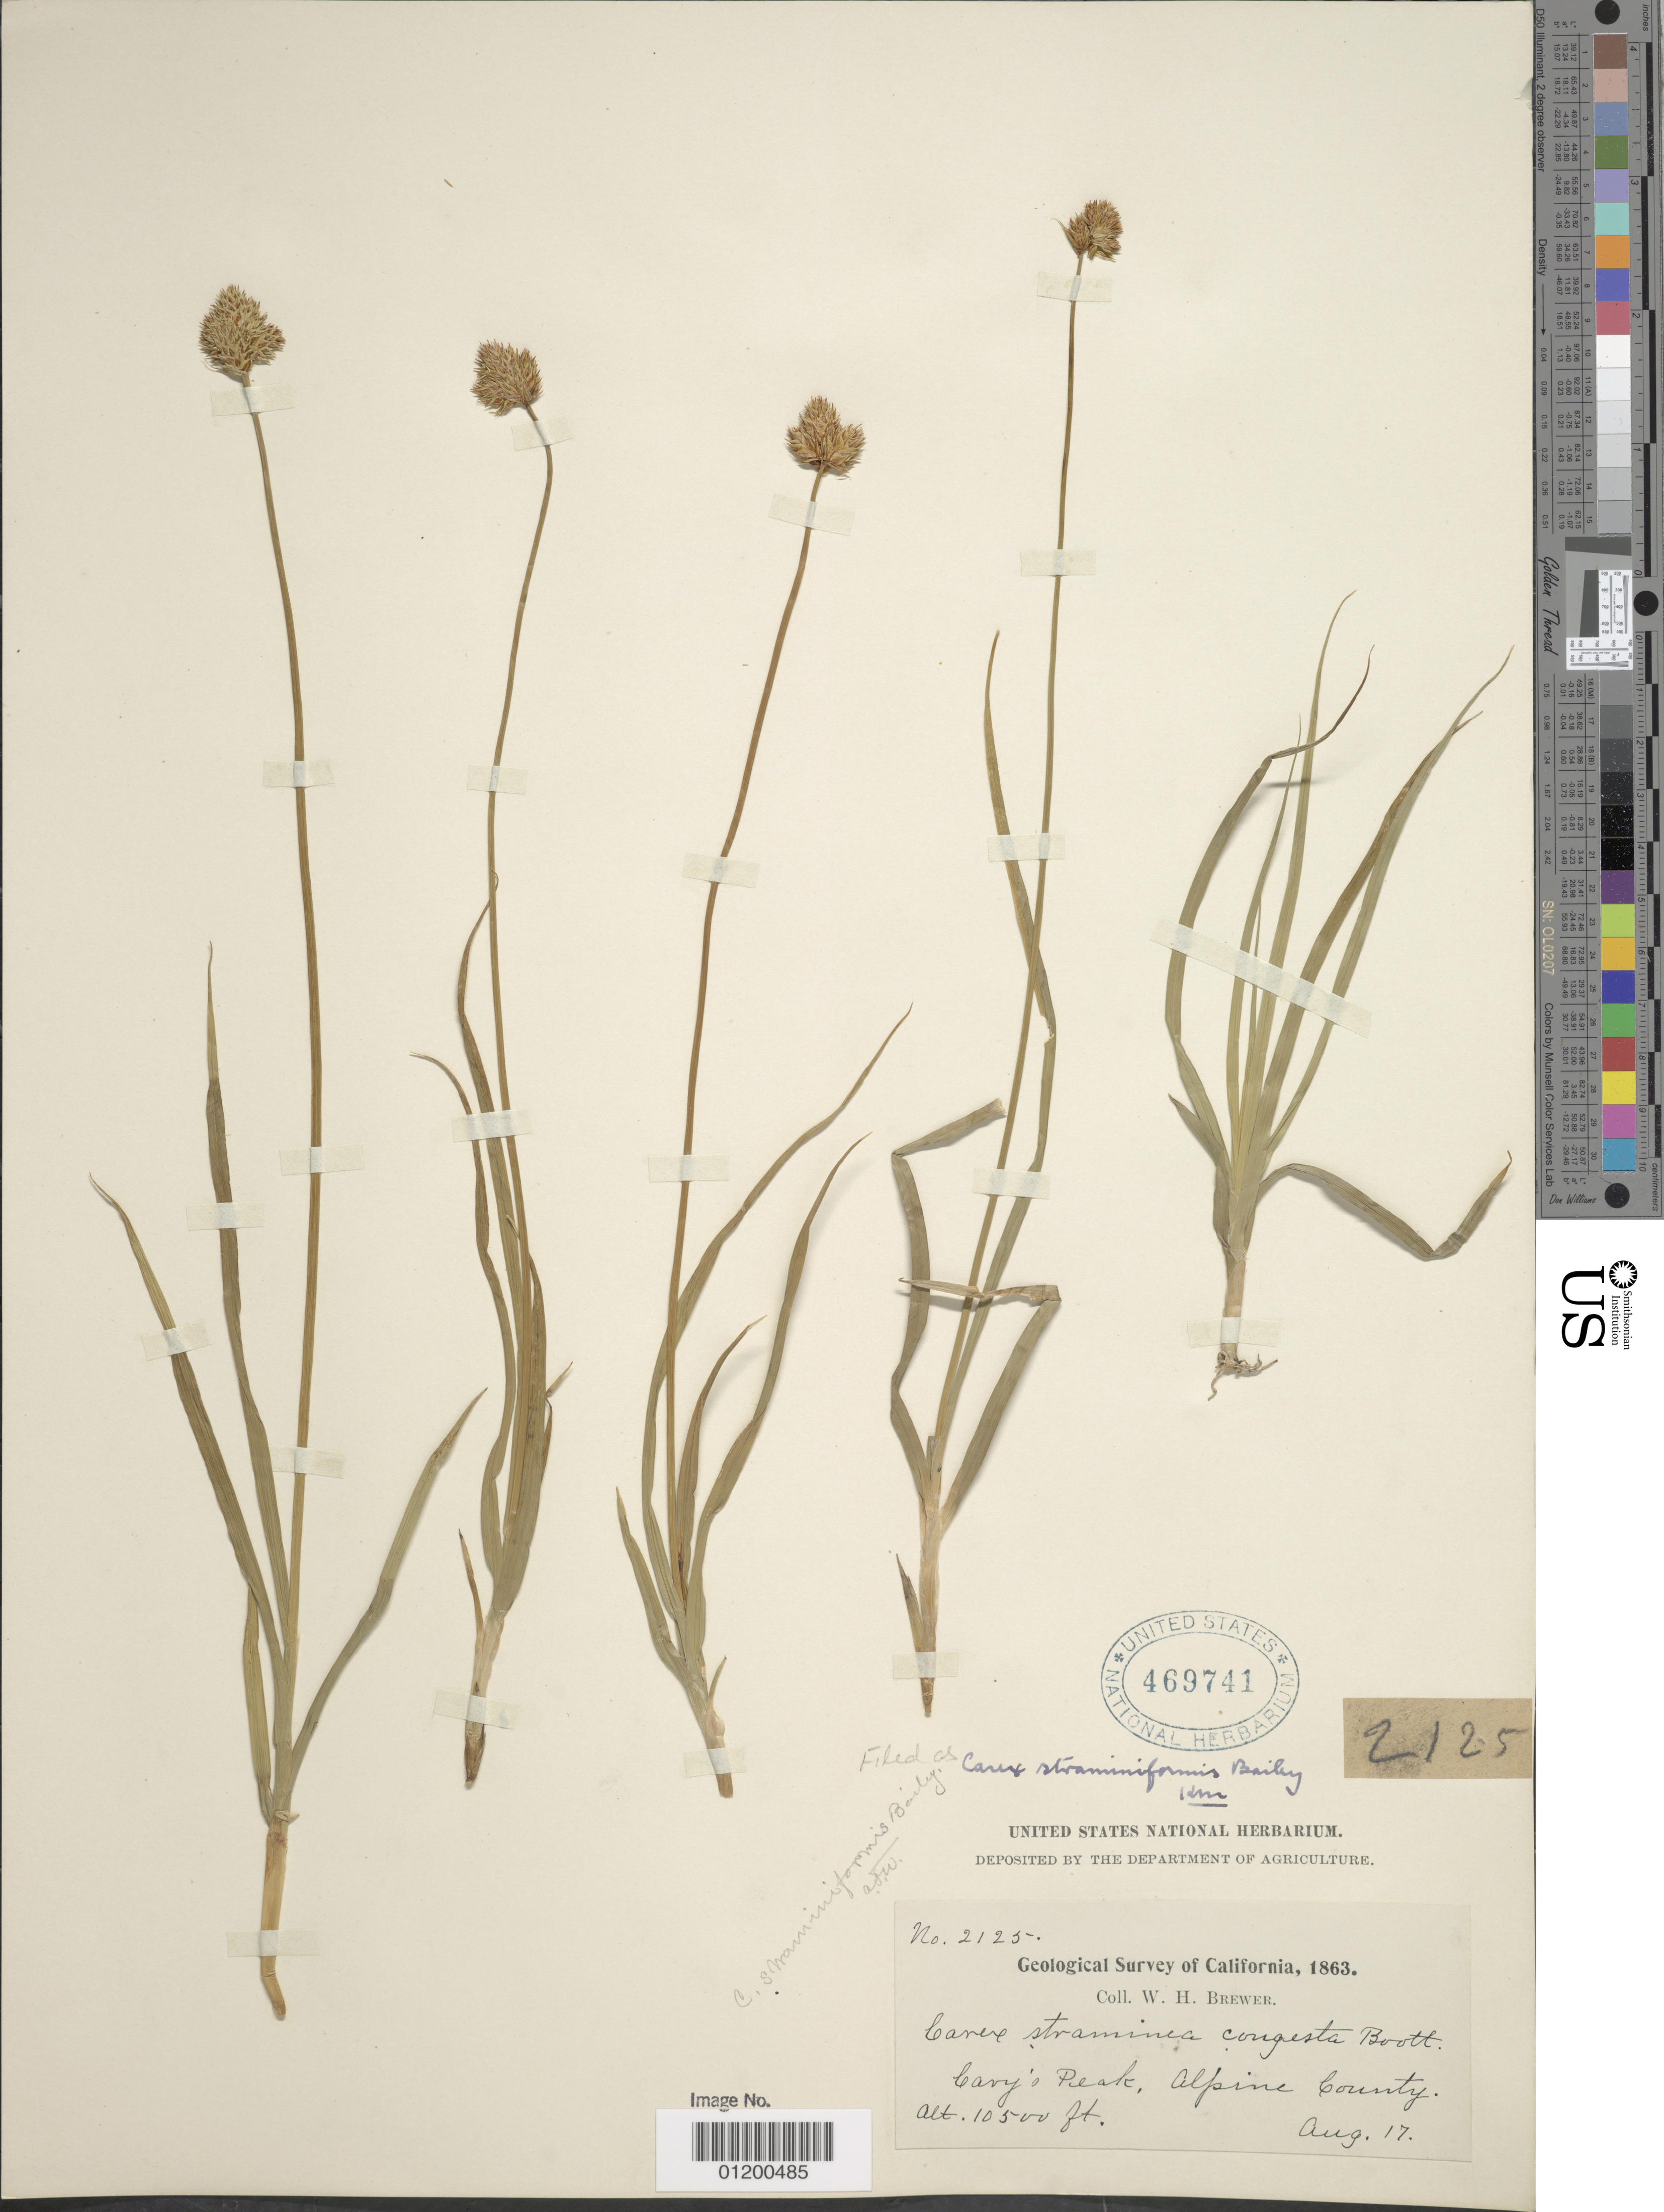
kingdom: Plantae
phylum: Tracheophyta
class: Liliopsida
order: Poales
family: Cyperaceae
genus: Carex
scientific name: Carex straminiformis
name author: L.H. Bailey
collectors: W. H. Brewer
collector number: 2125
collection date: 1863-08-17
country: United States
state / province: California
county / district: Alpine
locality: Gary's Peak.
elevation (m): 3200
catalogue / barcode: US 469741